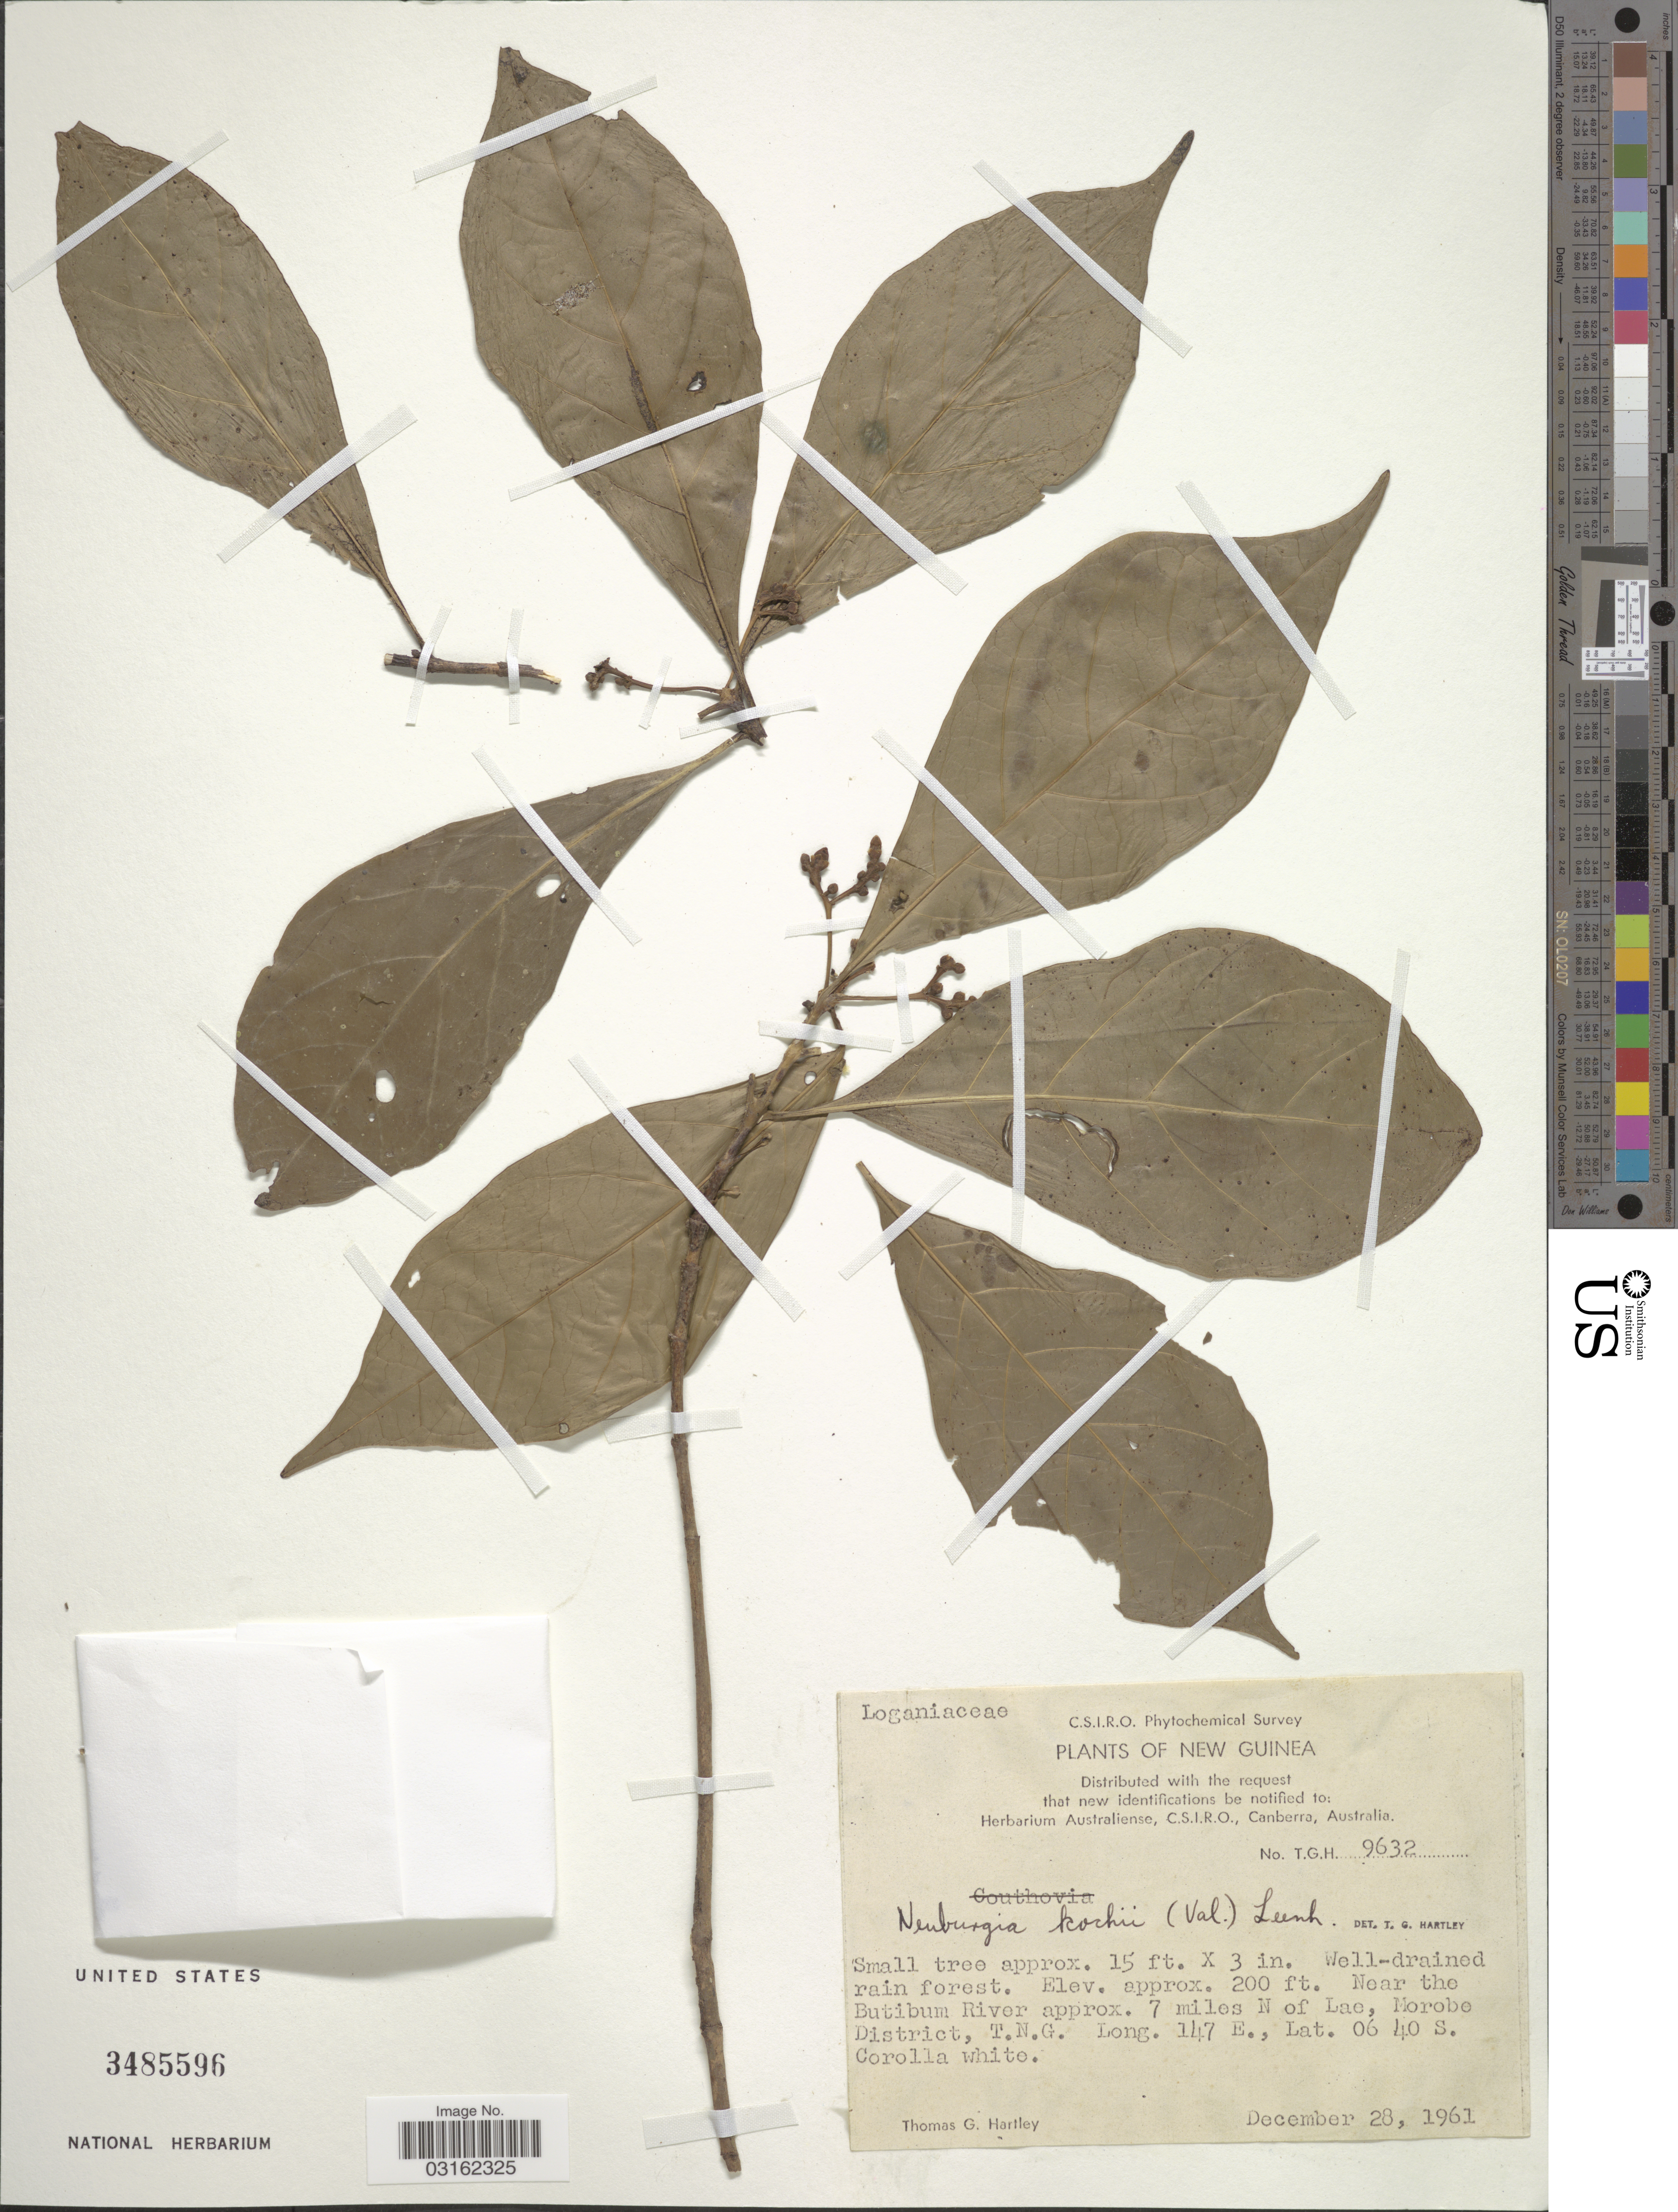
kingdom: Plantae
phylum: Tracheophyta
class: Magnoliopsida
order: Gentianales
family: Loganiaceae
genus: Neuburgia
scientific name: Neuburgia kochii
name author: (Valeton) Leenh.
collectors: T. G. Hartley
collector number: TGH9632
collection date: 1961-12-28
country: Papua New Guinea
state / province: Morobe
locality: New Guinea, Near the Butibum River approx. 7 miles N of Lae, Morobe District, T.N.G.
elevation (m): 61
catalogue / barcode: US 3485596